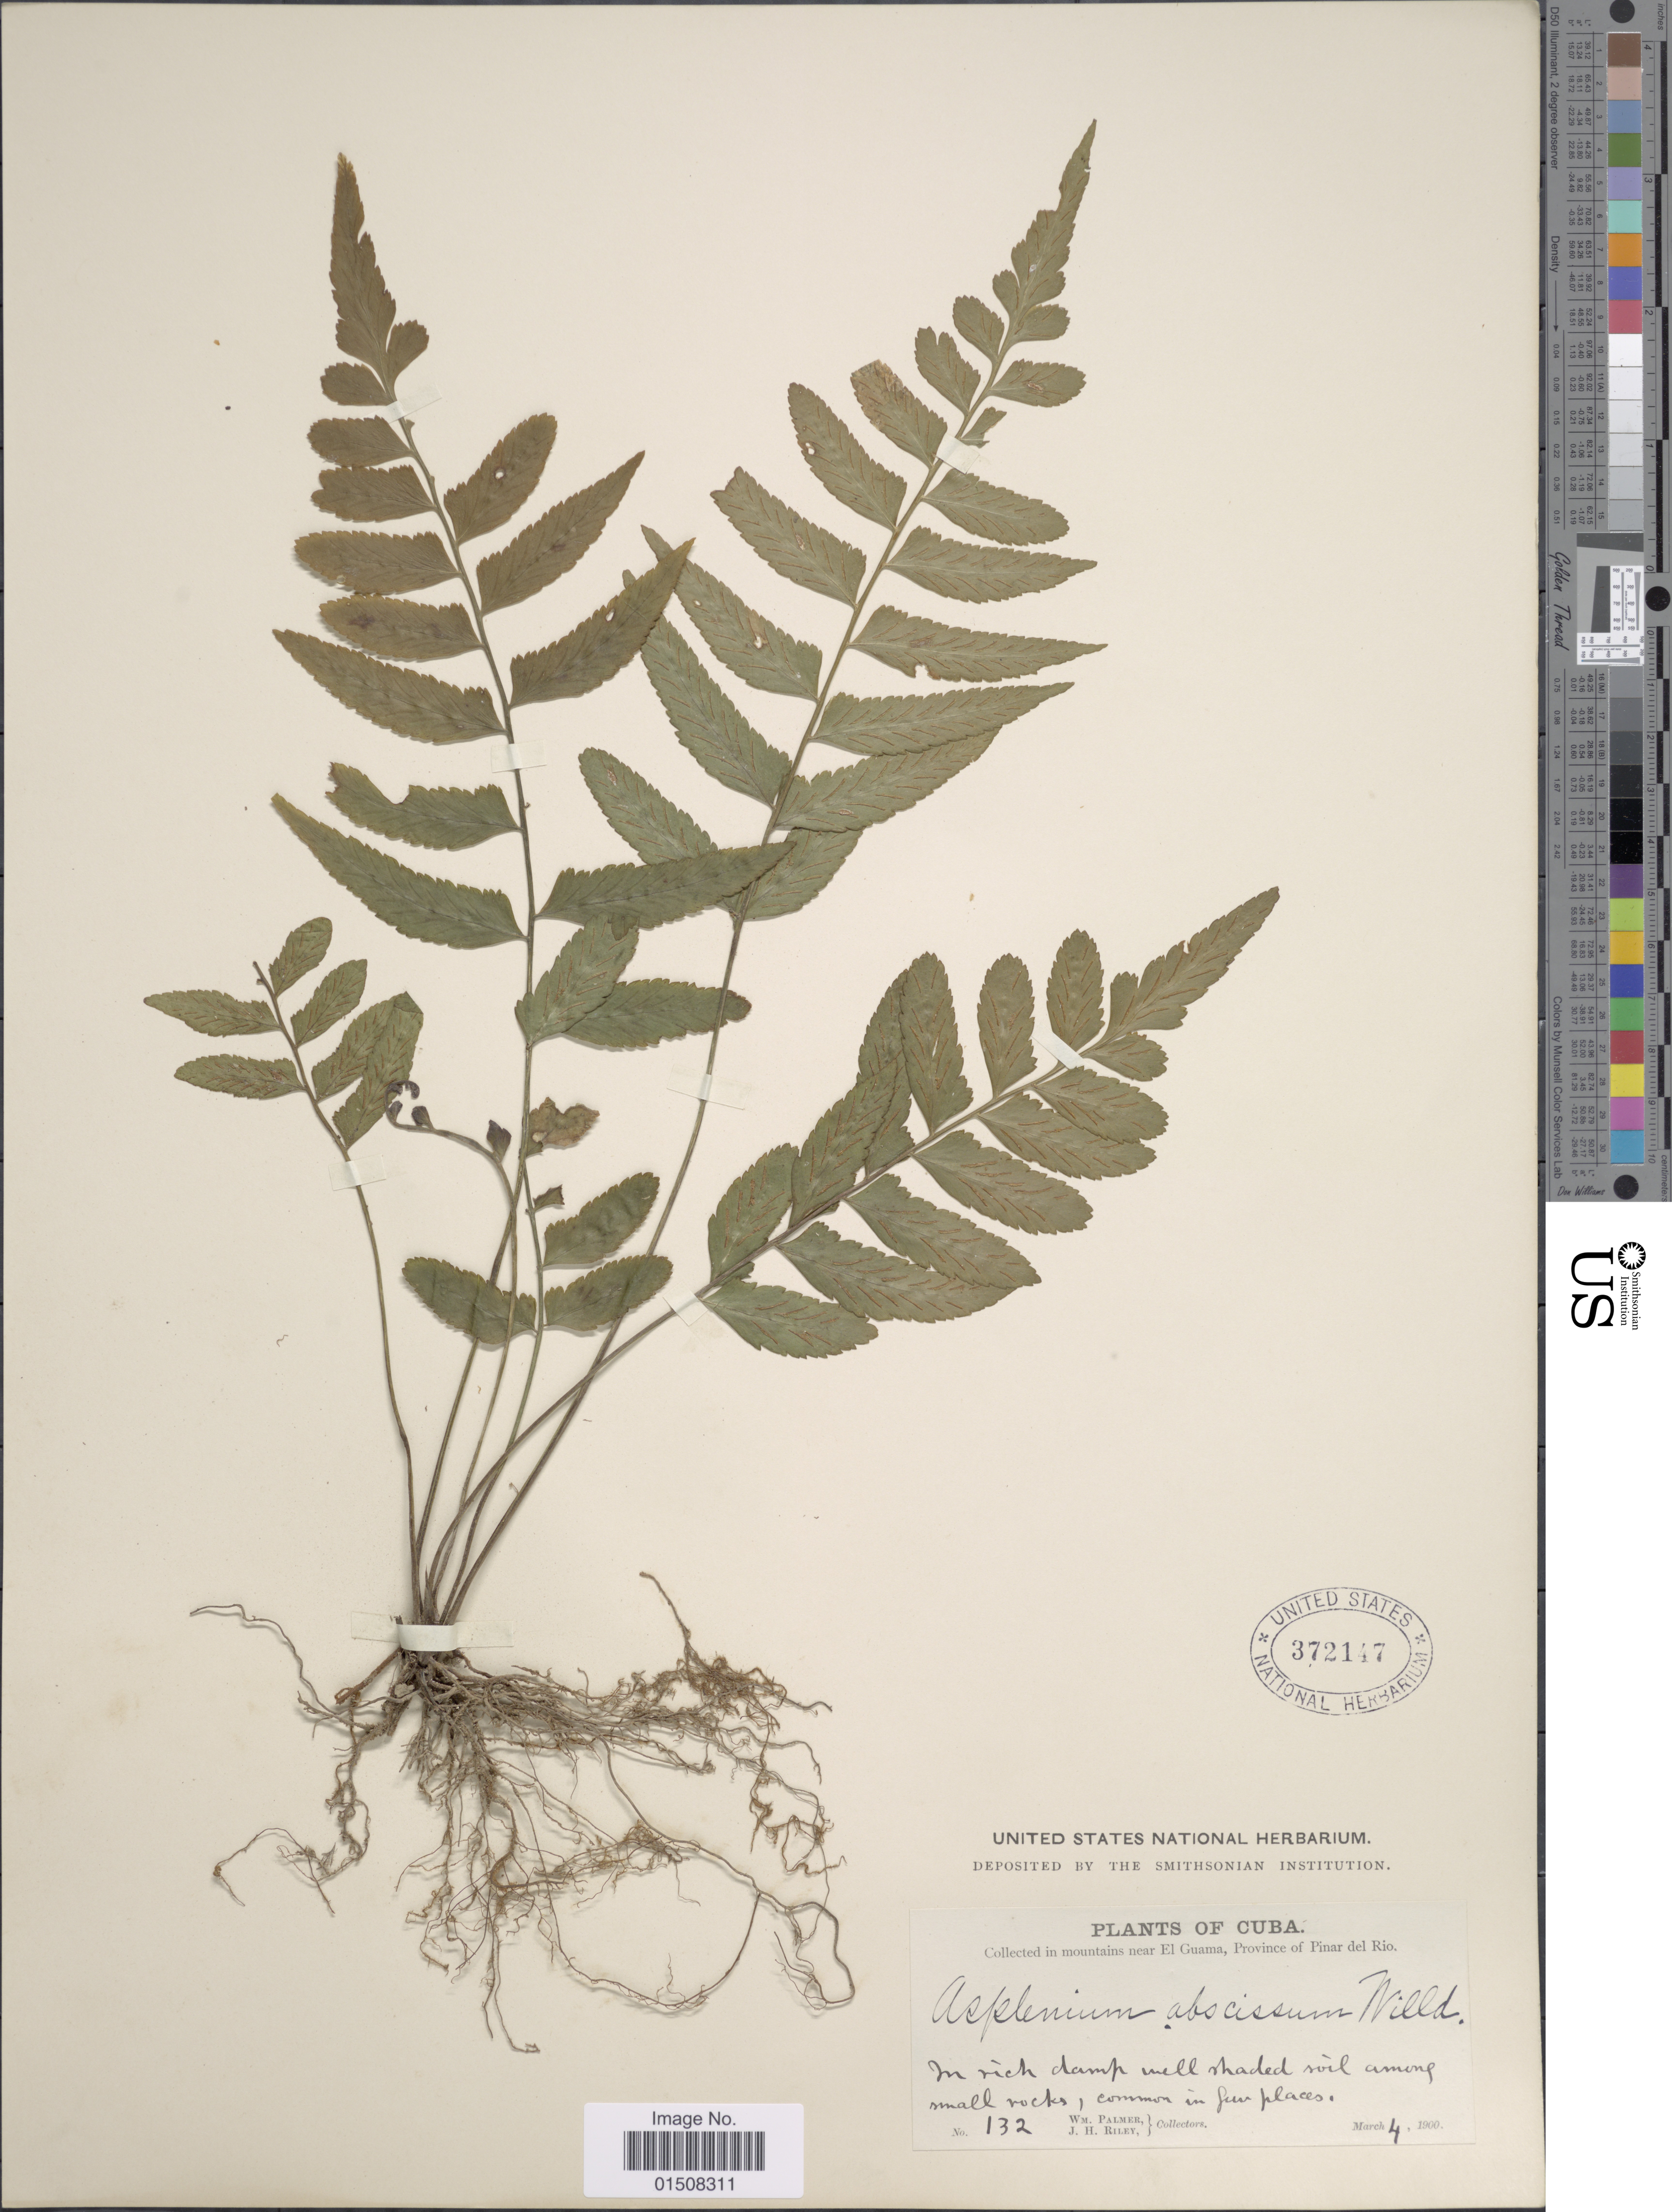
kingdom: Plantae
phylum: Tracheophyta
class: Polypodiopsida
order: Polypodiales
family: Aspleniaceae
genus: Asplenium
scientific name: Asplenium abscissum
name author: Willd.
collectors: W. Palmer & J. H. Riley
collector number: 132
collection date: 1900-03-04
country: Cuba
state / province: Pinar del Río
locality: Mountains Near El Guama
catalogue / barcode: US 372147